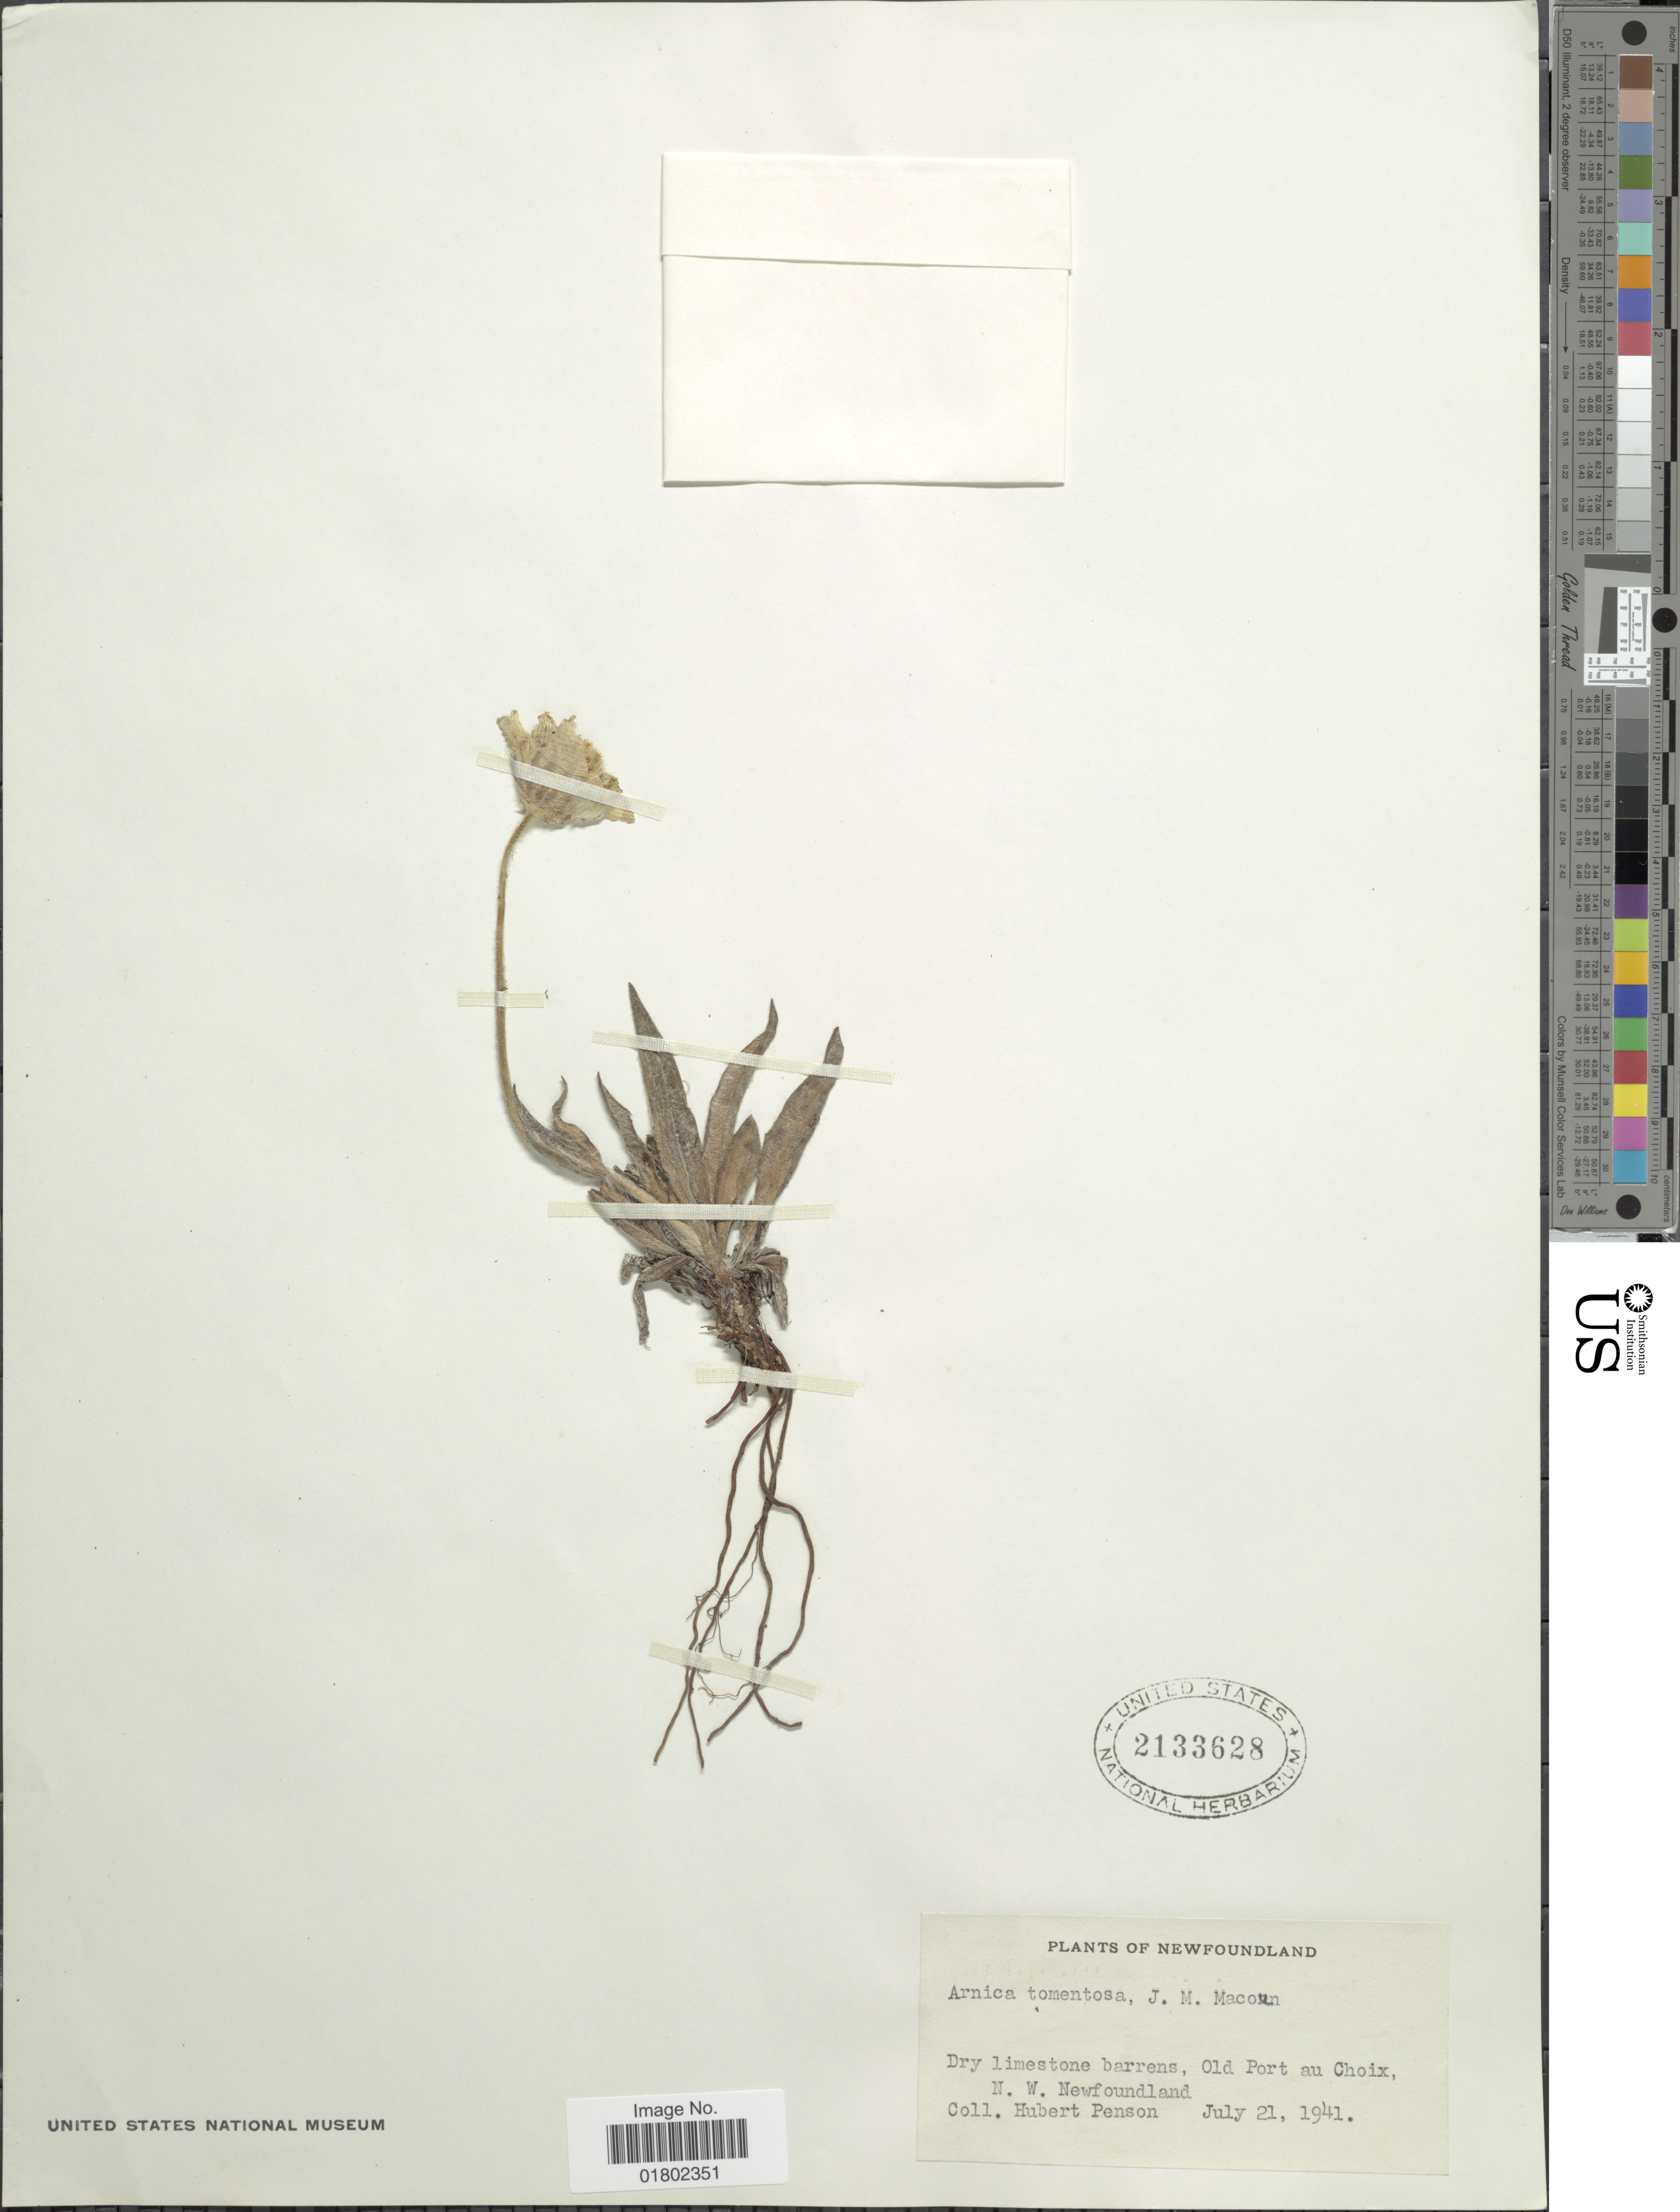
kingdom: Plantae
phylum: Tracheophyta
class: Magnoliopsida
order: Asterales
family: Asteraceae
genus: Arnica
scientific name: Arnica alpina subsp. tomentosa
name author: (Macoun) Maguire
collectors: H. Penson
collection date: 1941-07-21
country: Canada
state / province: Newfoundland and Labrador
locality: Old Port au Choix, N. W. Foundland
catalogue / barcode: US 2133628